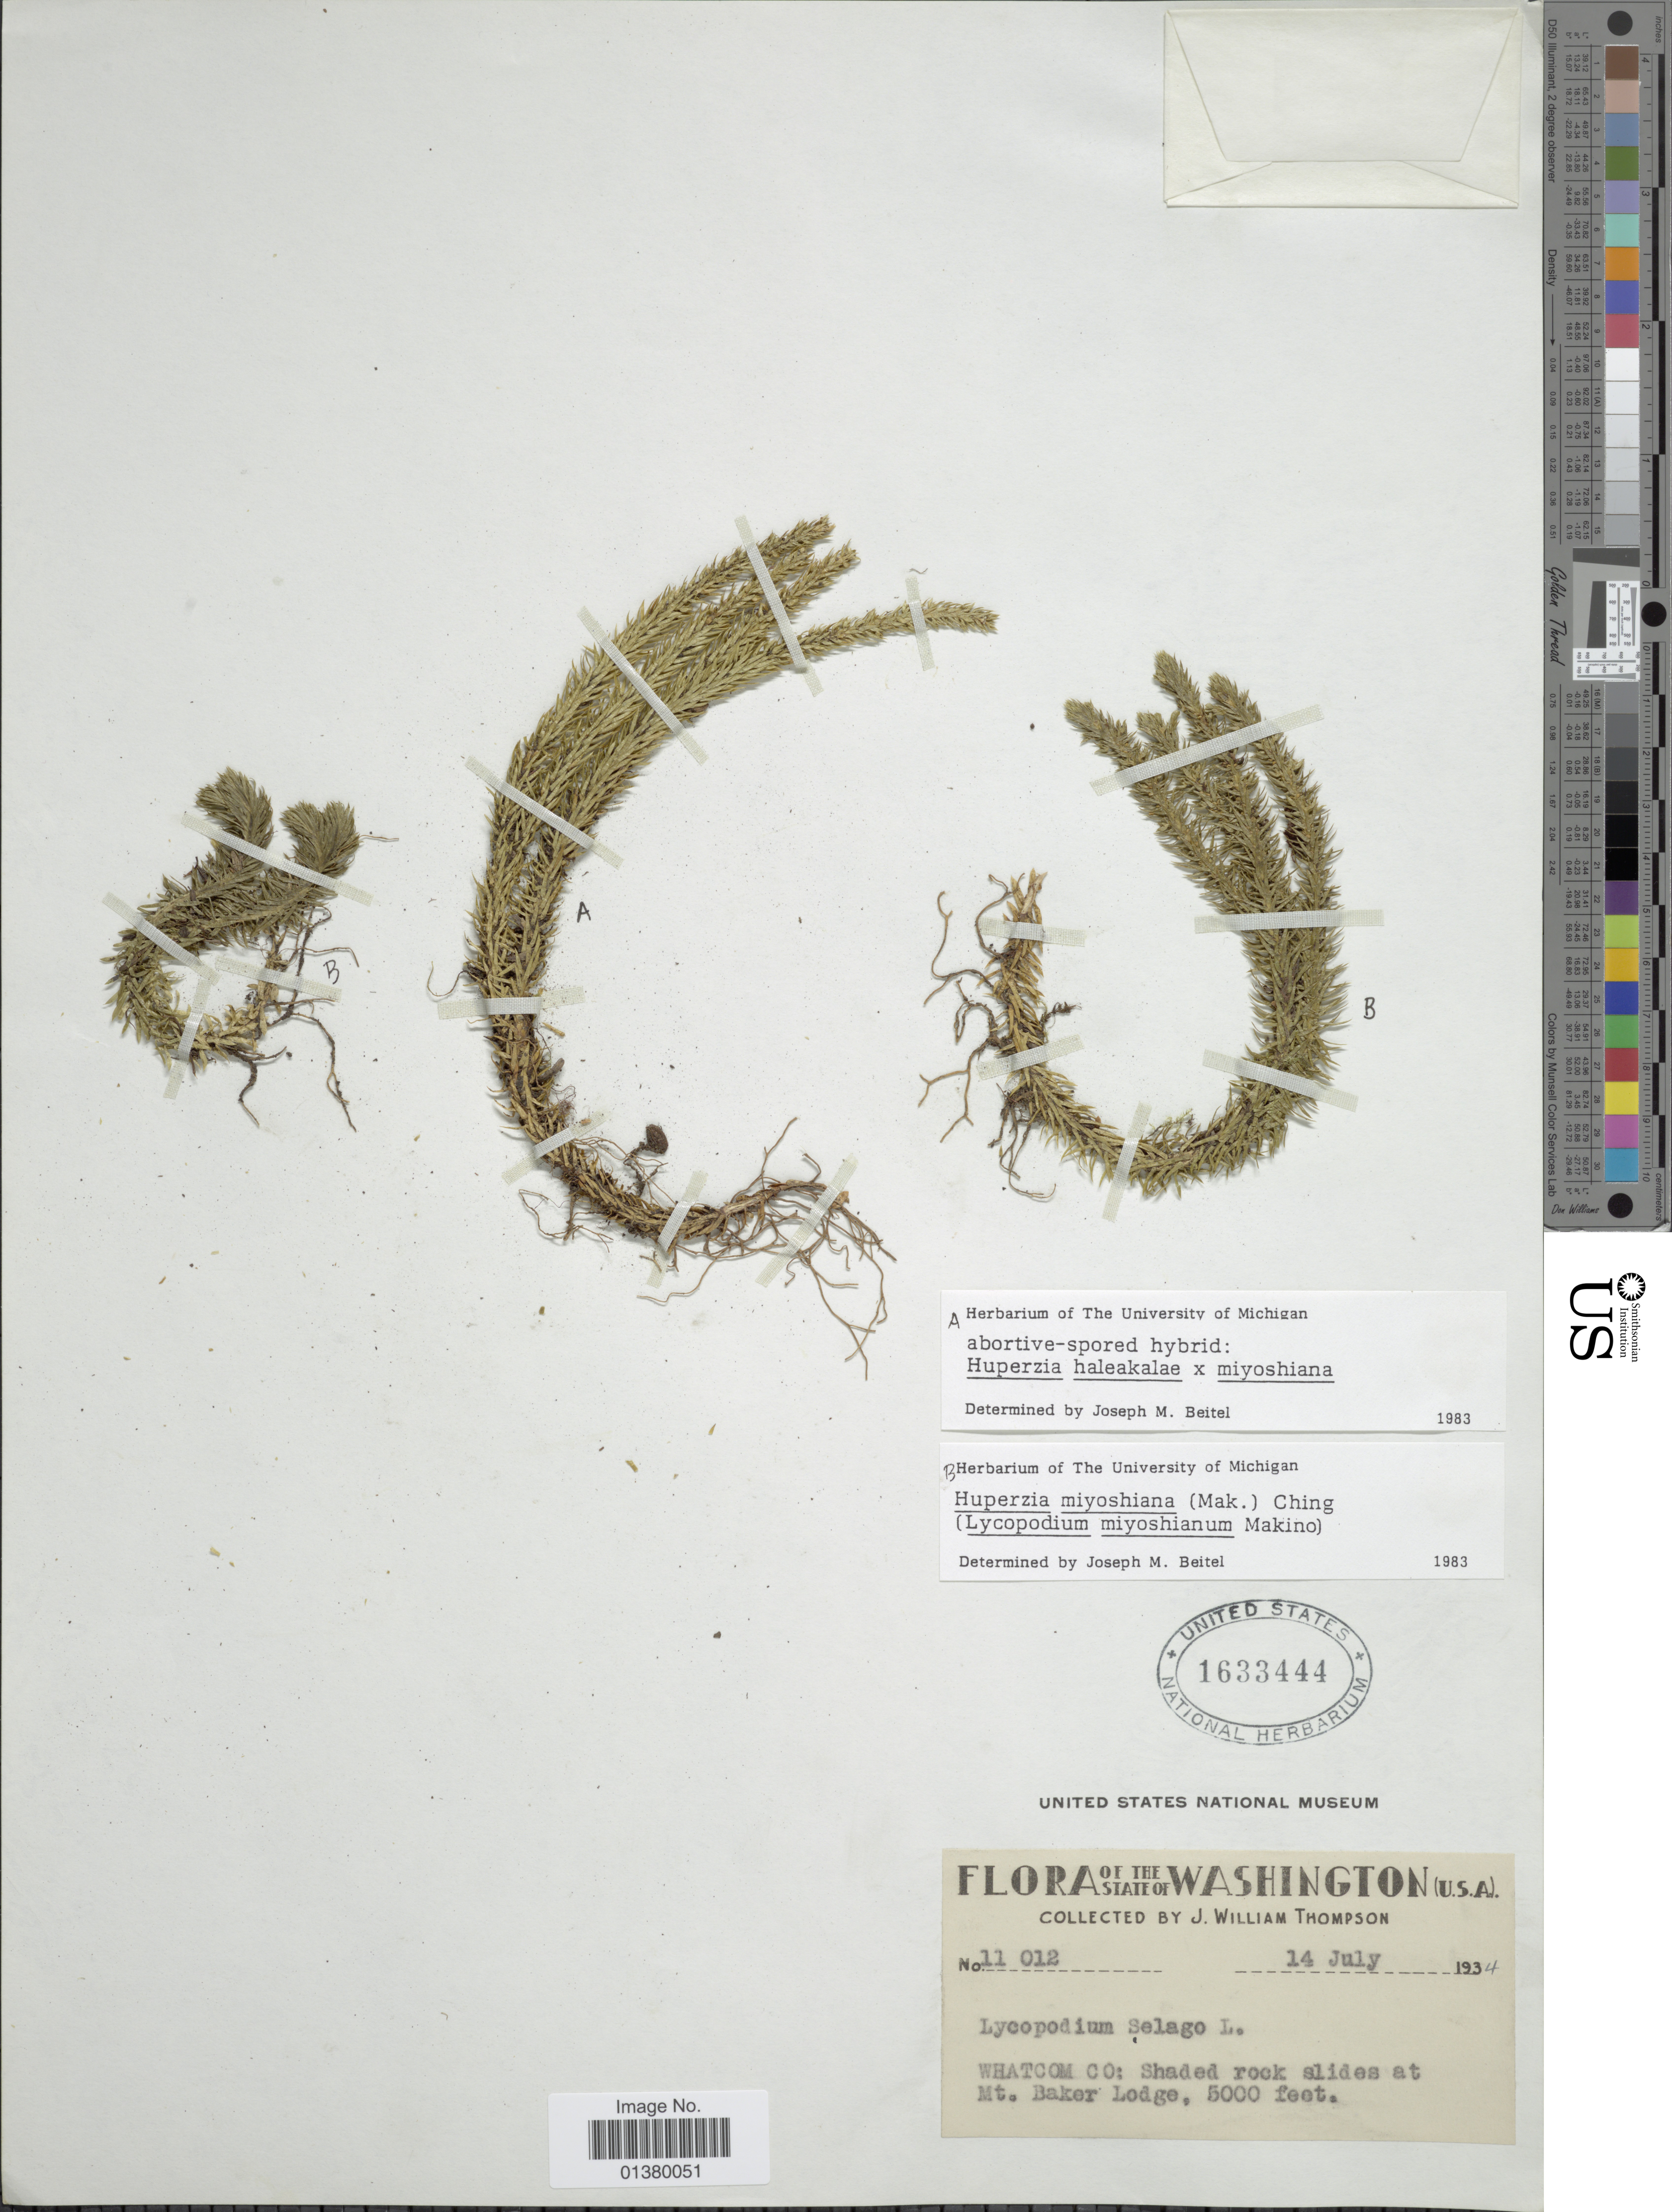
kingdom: Plantae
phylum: Tracheophyta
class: Lycopodiopsida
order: Lycopodiales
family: Lycopodiaceae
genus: Huperzia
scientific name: Huperzia haleakalae x H. miyoshiana (Makino) Ching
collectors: J. W. Thompson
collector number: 11012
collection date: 1934-07-14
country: United States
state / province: Washington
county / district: Whitman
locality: Whatcom Co: Shaded rock slides at Mt Baker Lodge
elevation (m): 1524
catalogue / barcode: US 1633444